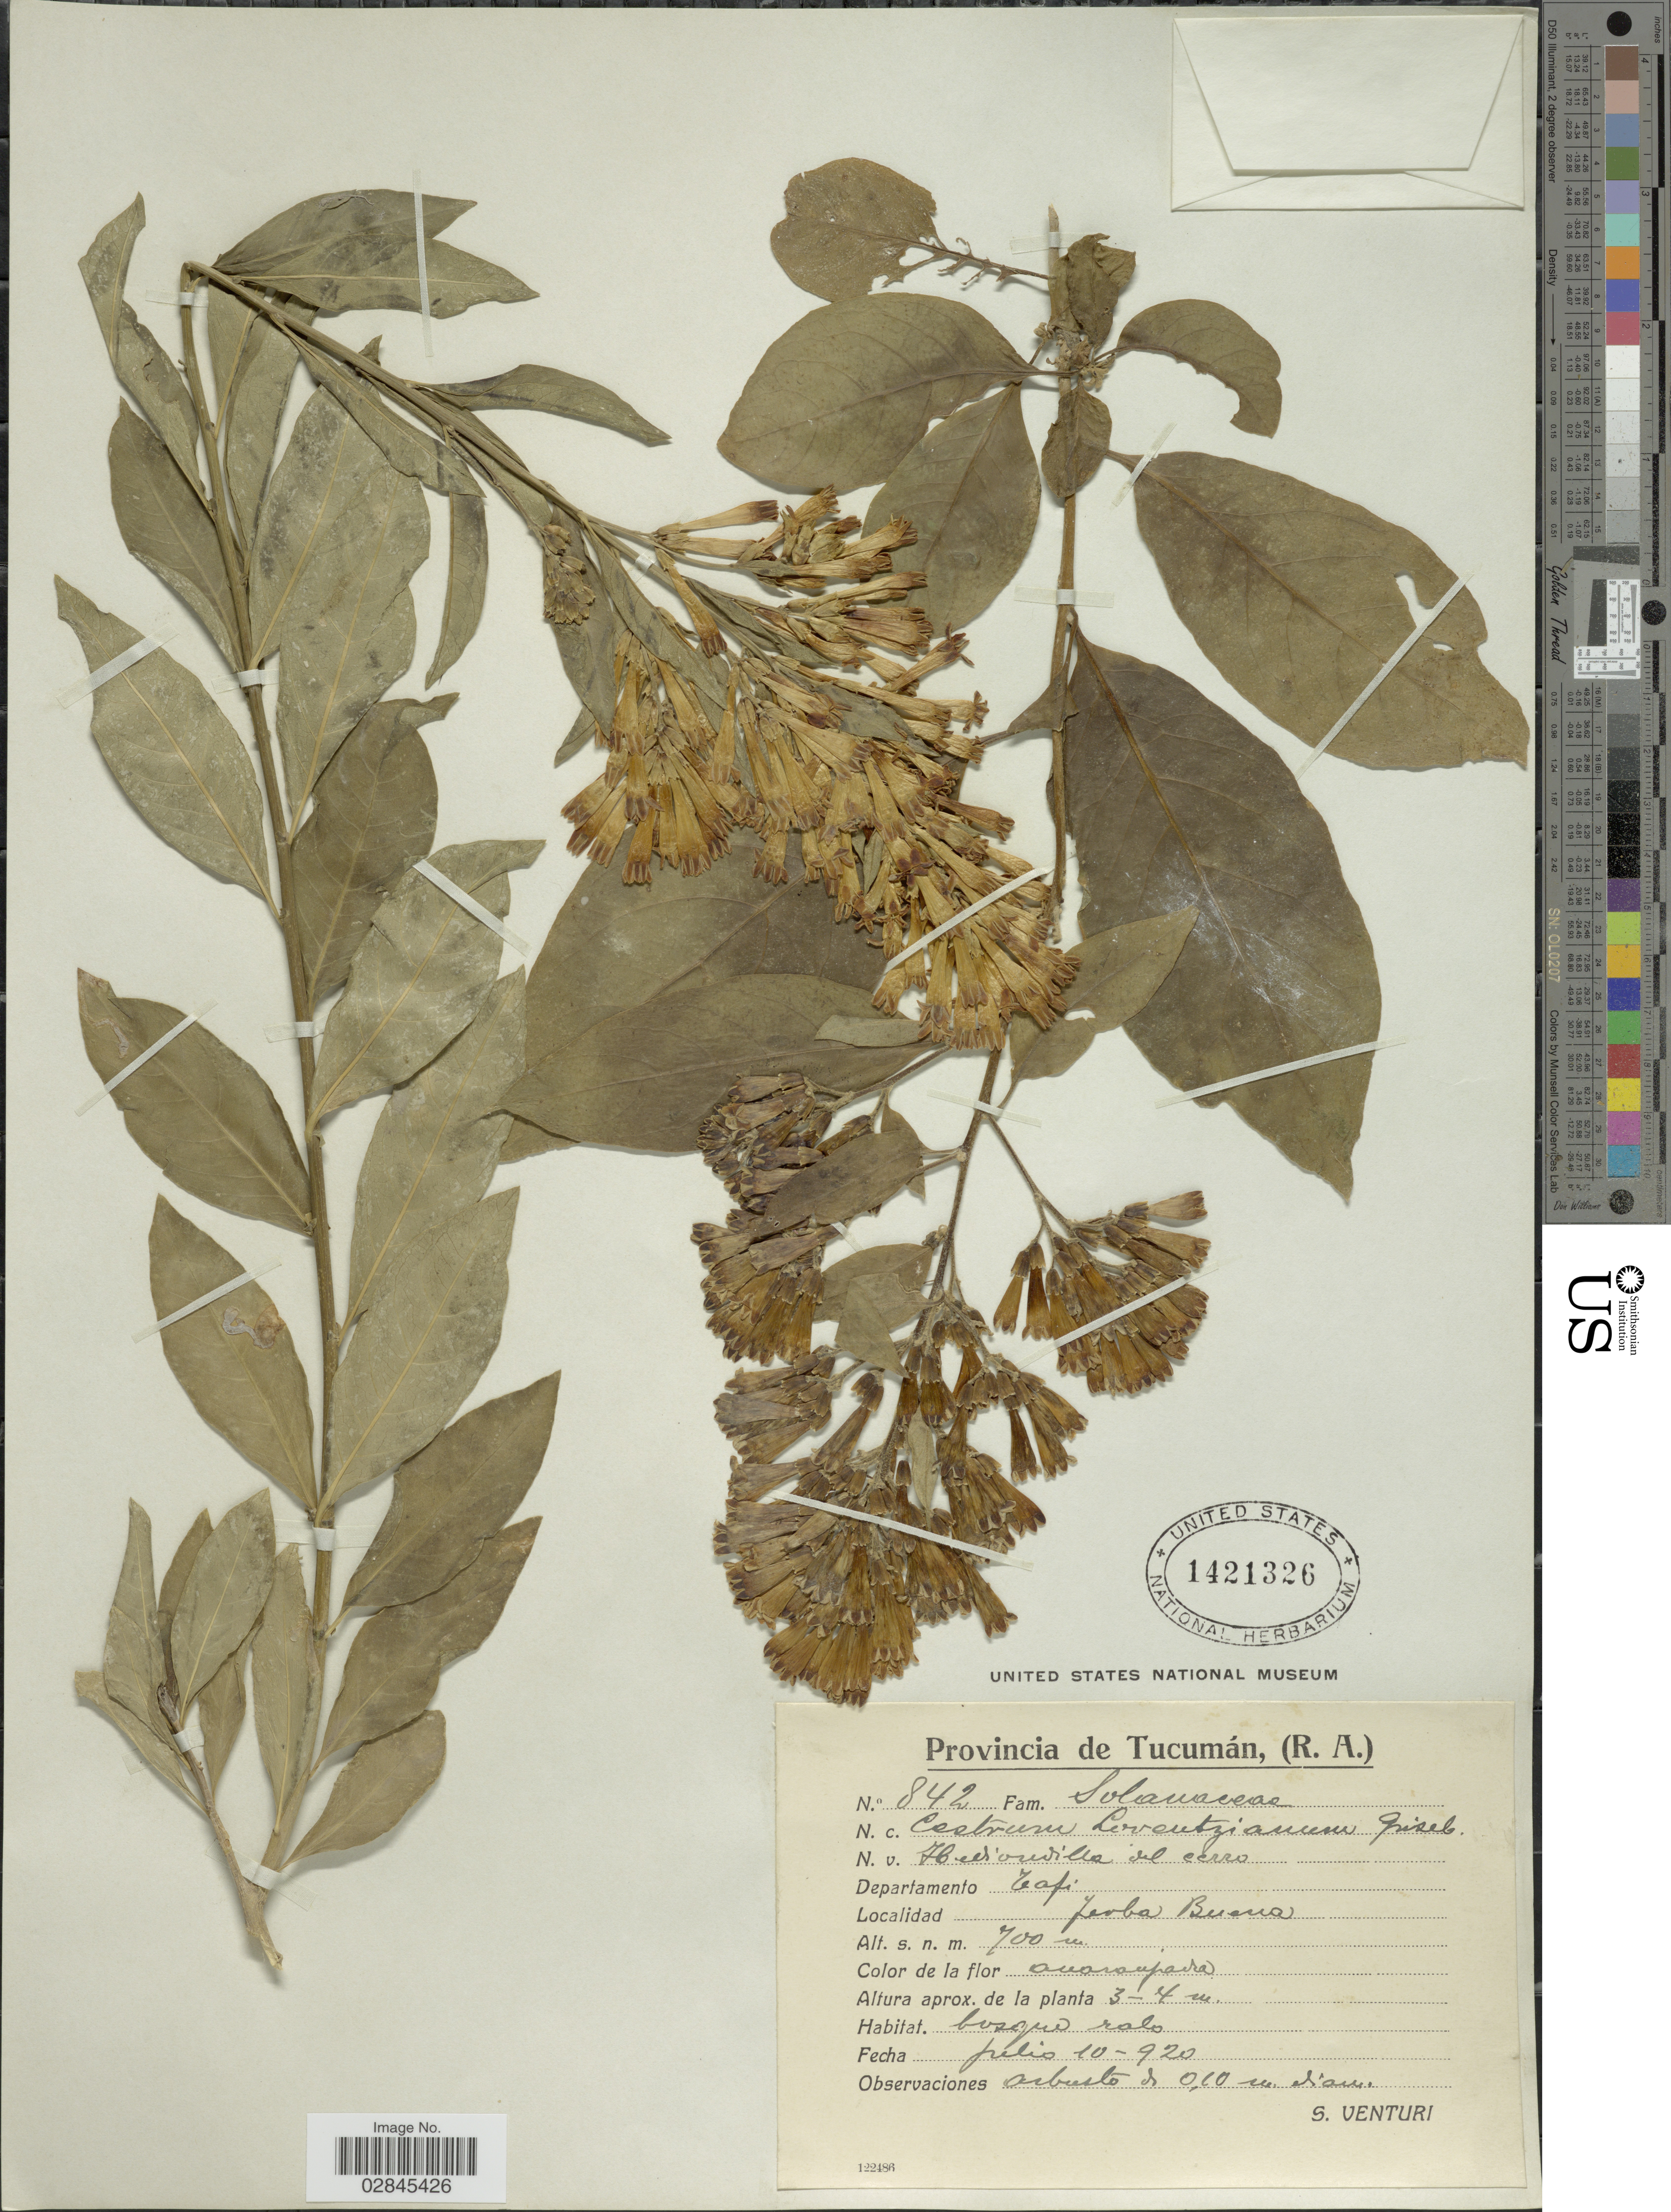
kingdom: Plantae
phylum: Tracheophyta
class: Magnoliopsida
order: Solanales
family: Solanaceae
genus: Cestrum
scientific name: Cestrum lorentzianum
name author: Griseb.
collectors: S. Venturi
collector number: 842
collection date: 1920-07-10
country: Argentina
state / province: Tucuman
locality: Departamento Tafi. Yerba Buena.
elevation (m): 700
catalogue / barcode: US 1421326